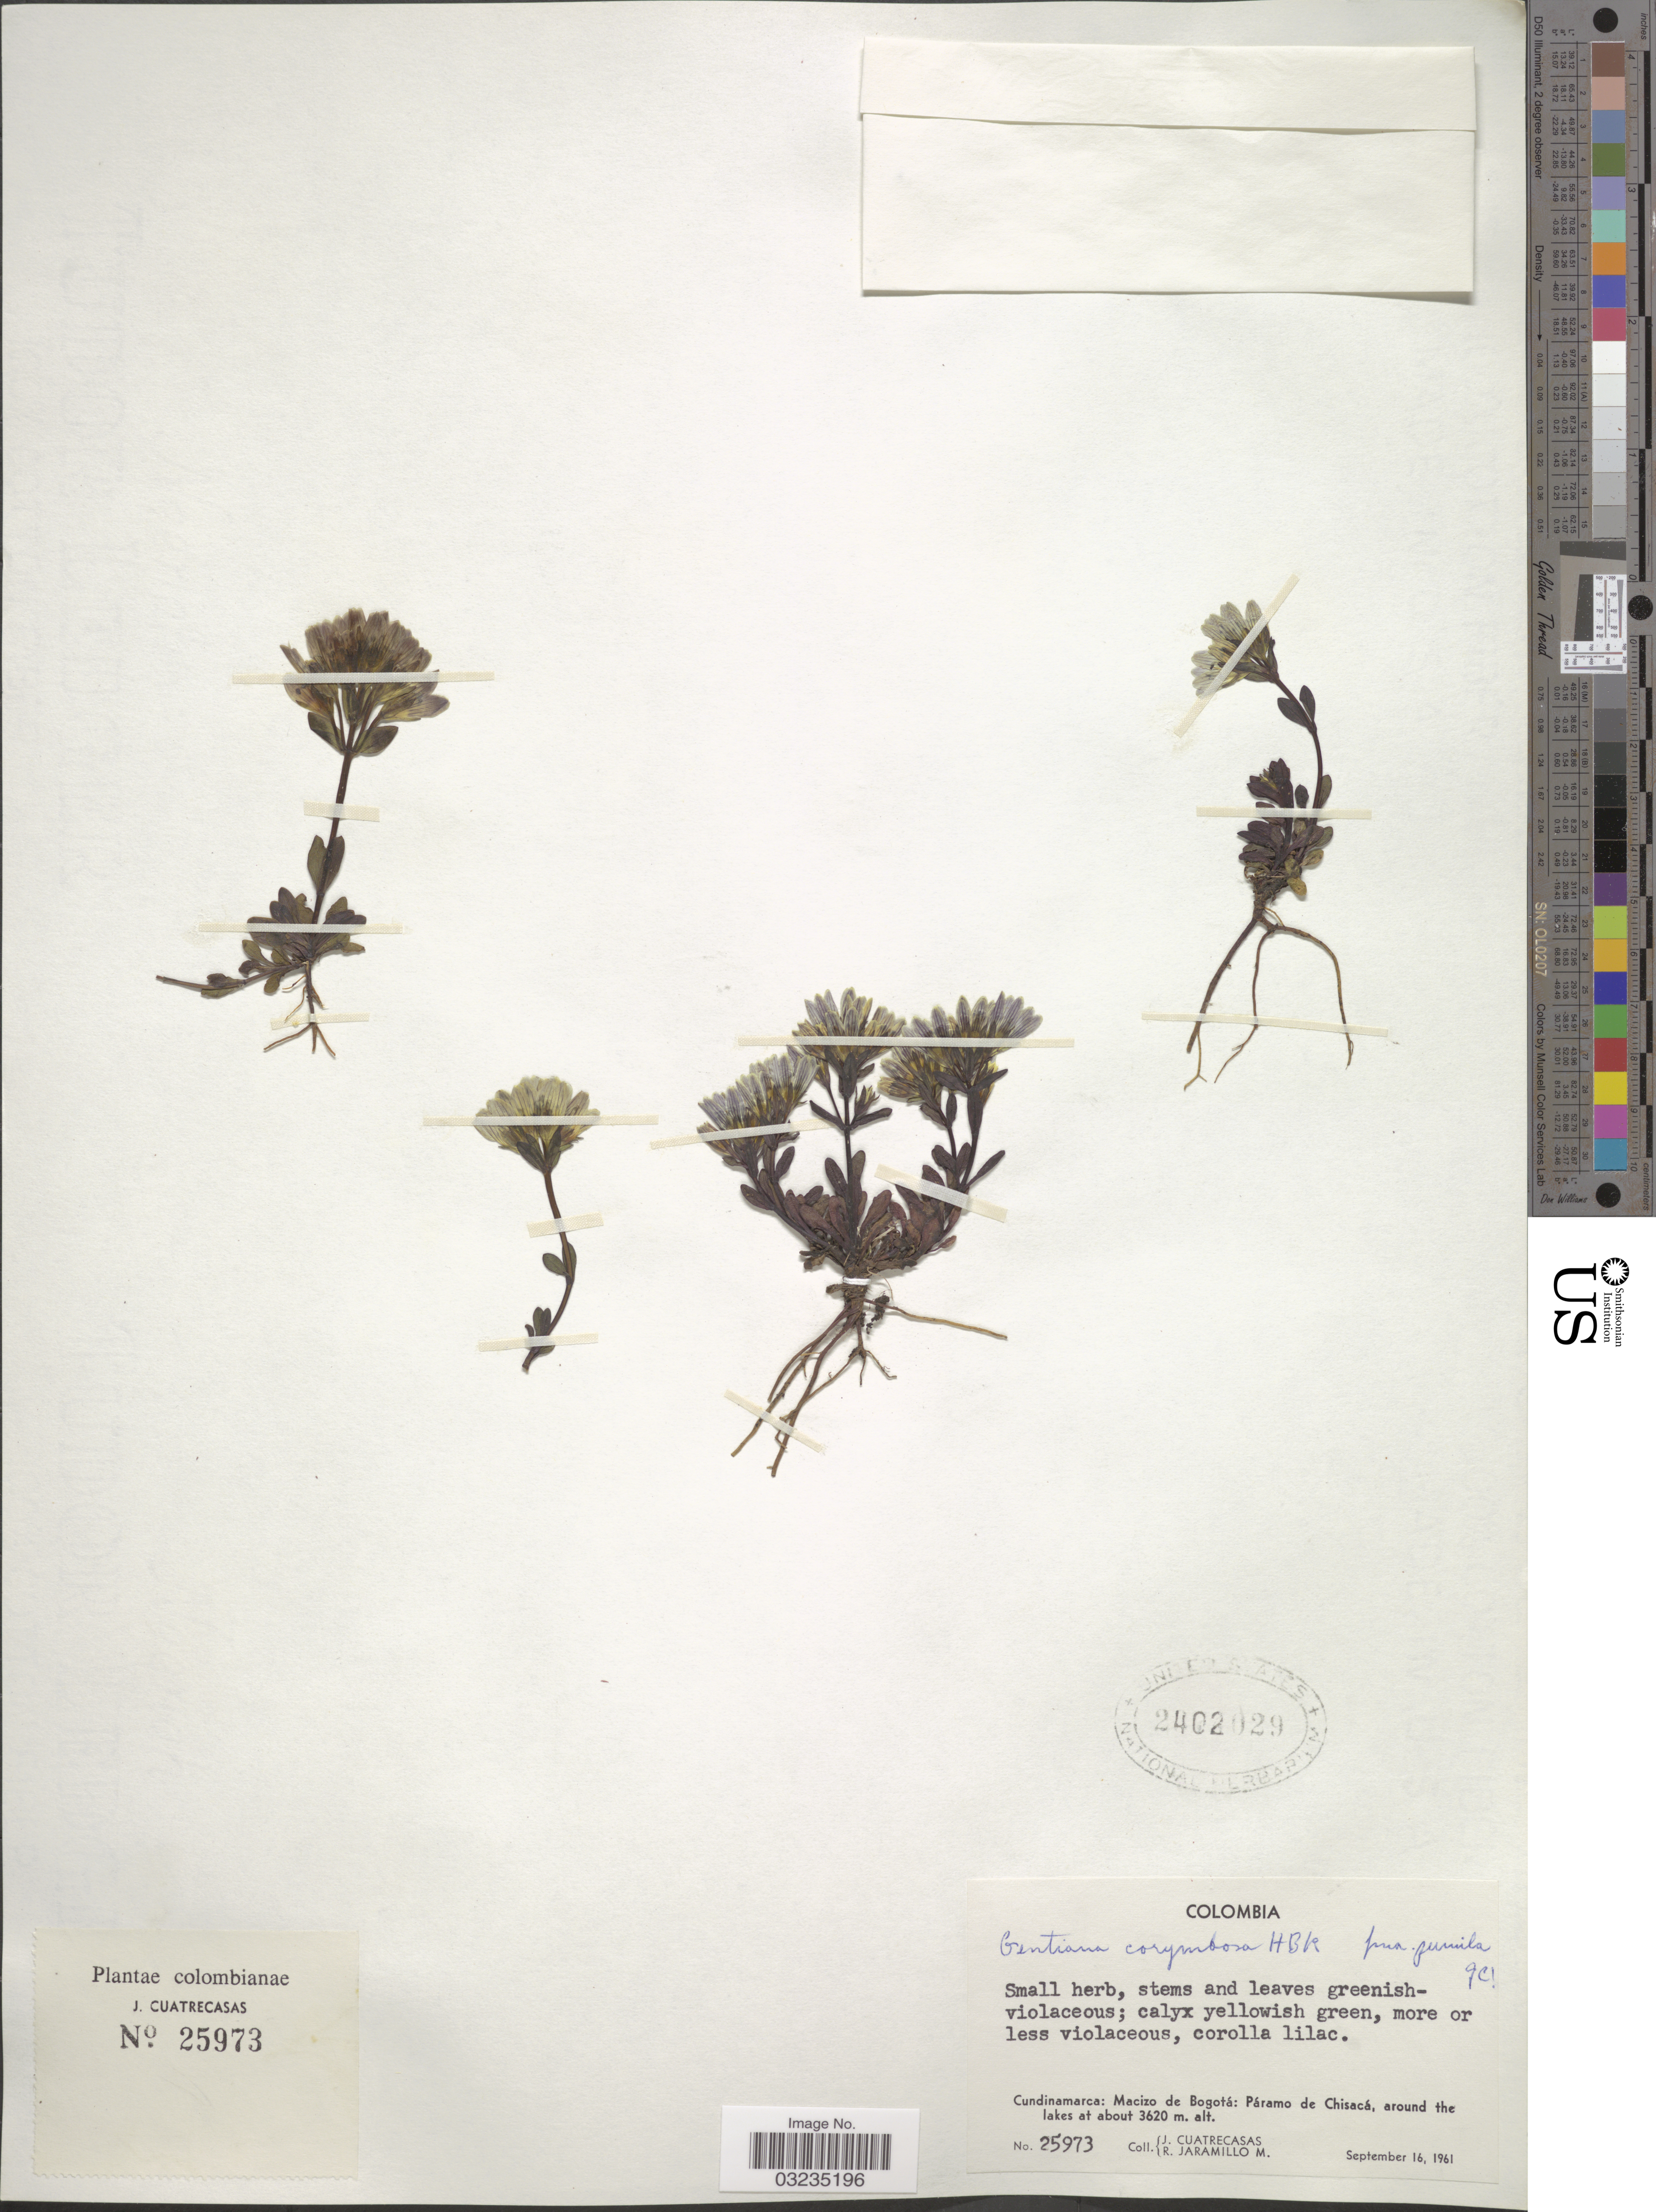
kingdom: Plantae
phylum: Tracheophyta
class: Magnoliopsida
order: Gentianales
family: Gentianaceae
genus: Gentiana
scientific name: Gentiana corymbosa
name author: Humb. et al.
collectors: J. Cuatrecasas & R. Jaramillo M.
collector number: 25973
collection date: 1961-09-16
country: Colombia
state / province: Cundinamarca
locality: Macizo de Bogotá: Páramo de Chisacá, around the lakes.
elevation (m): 3620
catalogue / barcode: US 2402029